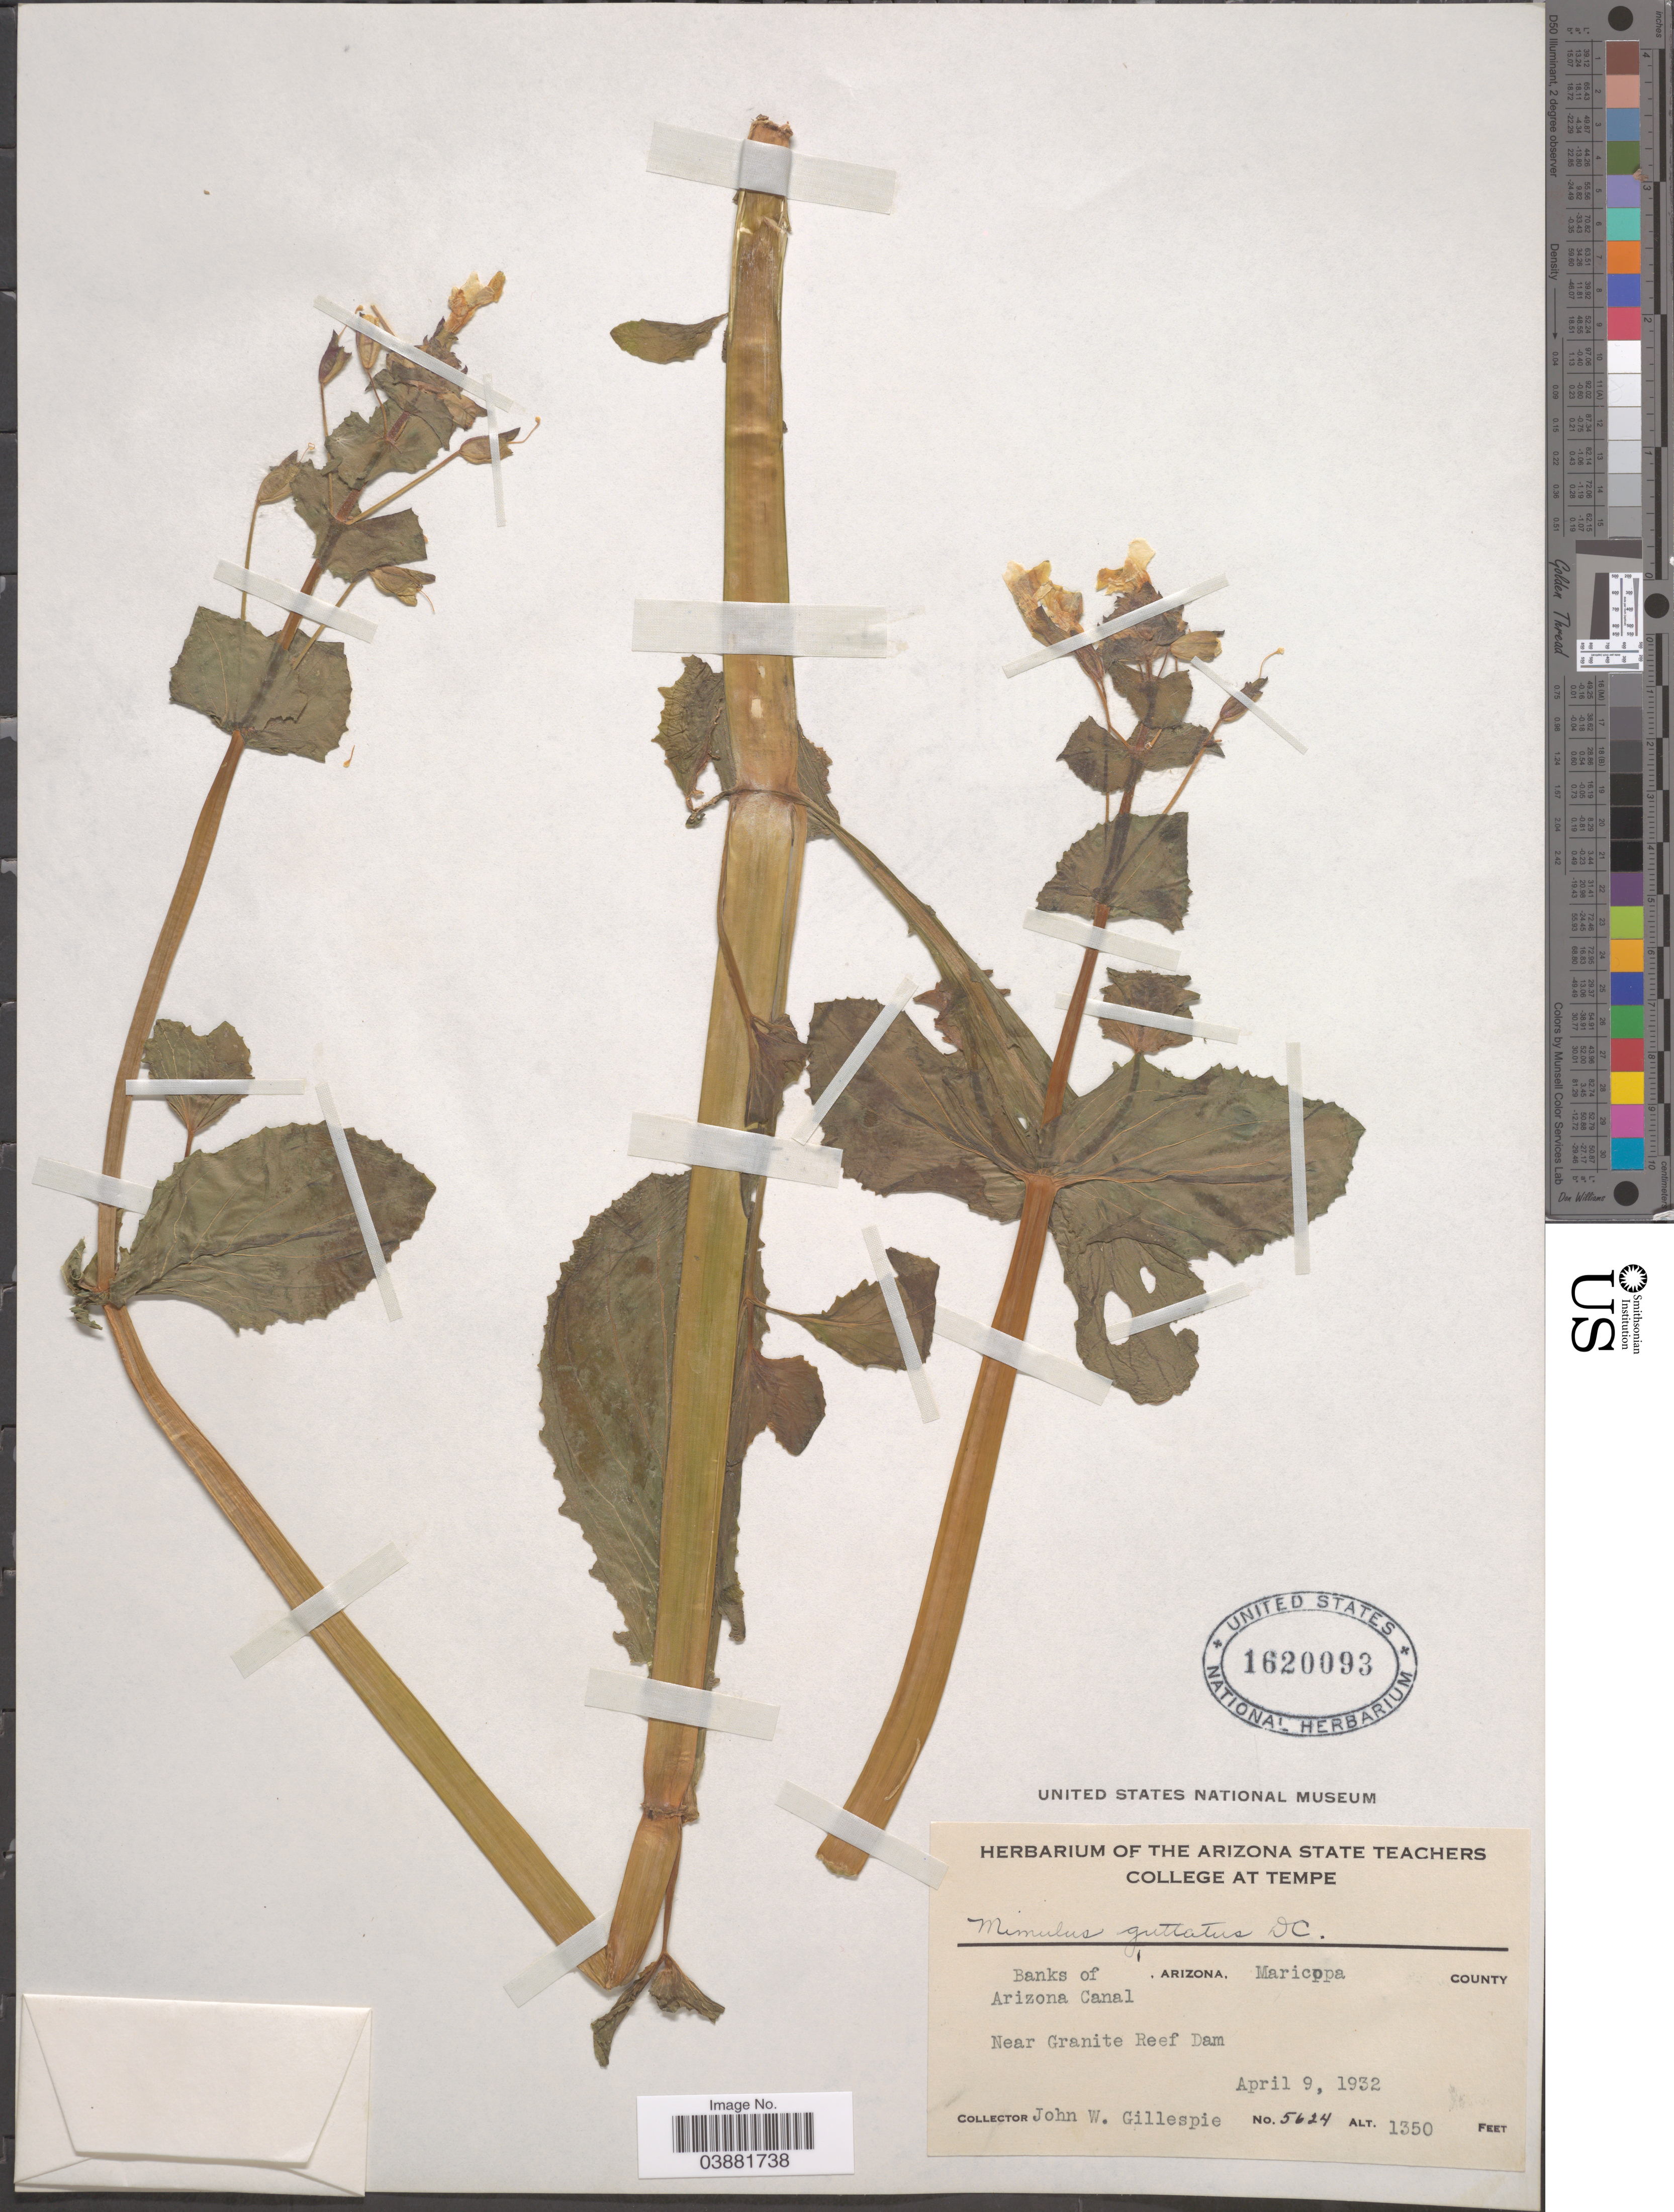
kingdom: Plantae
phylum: Tracheophyta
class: Magnoliopsida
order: Lamiales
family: Phrymaceae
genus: Mimulus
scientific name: Mimulus guttatus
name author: DC.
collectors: J. W. Gillespie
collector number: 5624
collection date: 1932-04-09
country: United States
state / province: Arizona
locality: Banks of Arizona Canal, Maricopa County. Near Granite Reef Dam.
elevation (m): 411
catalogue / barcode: US 1620093